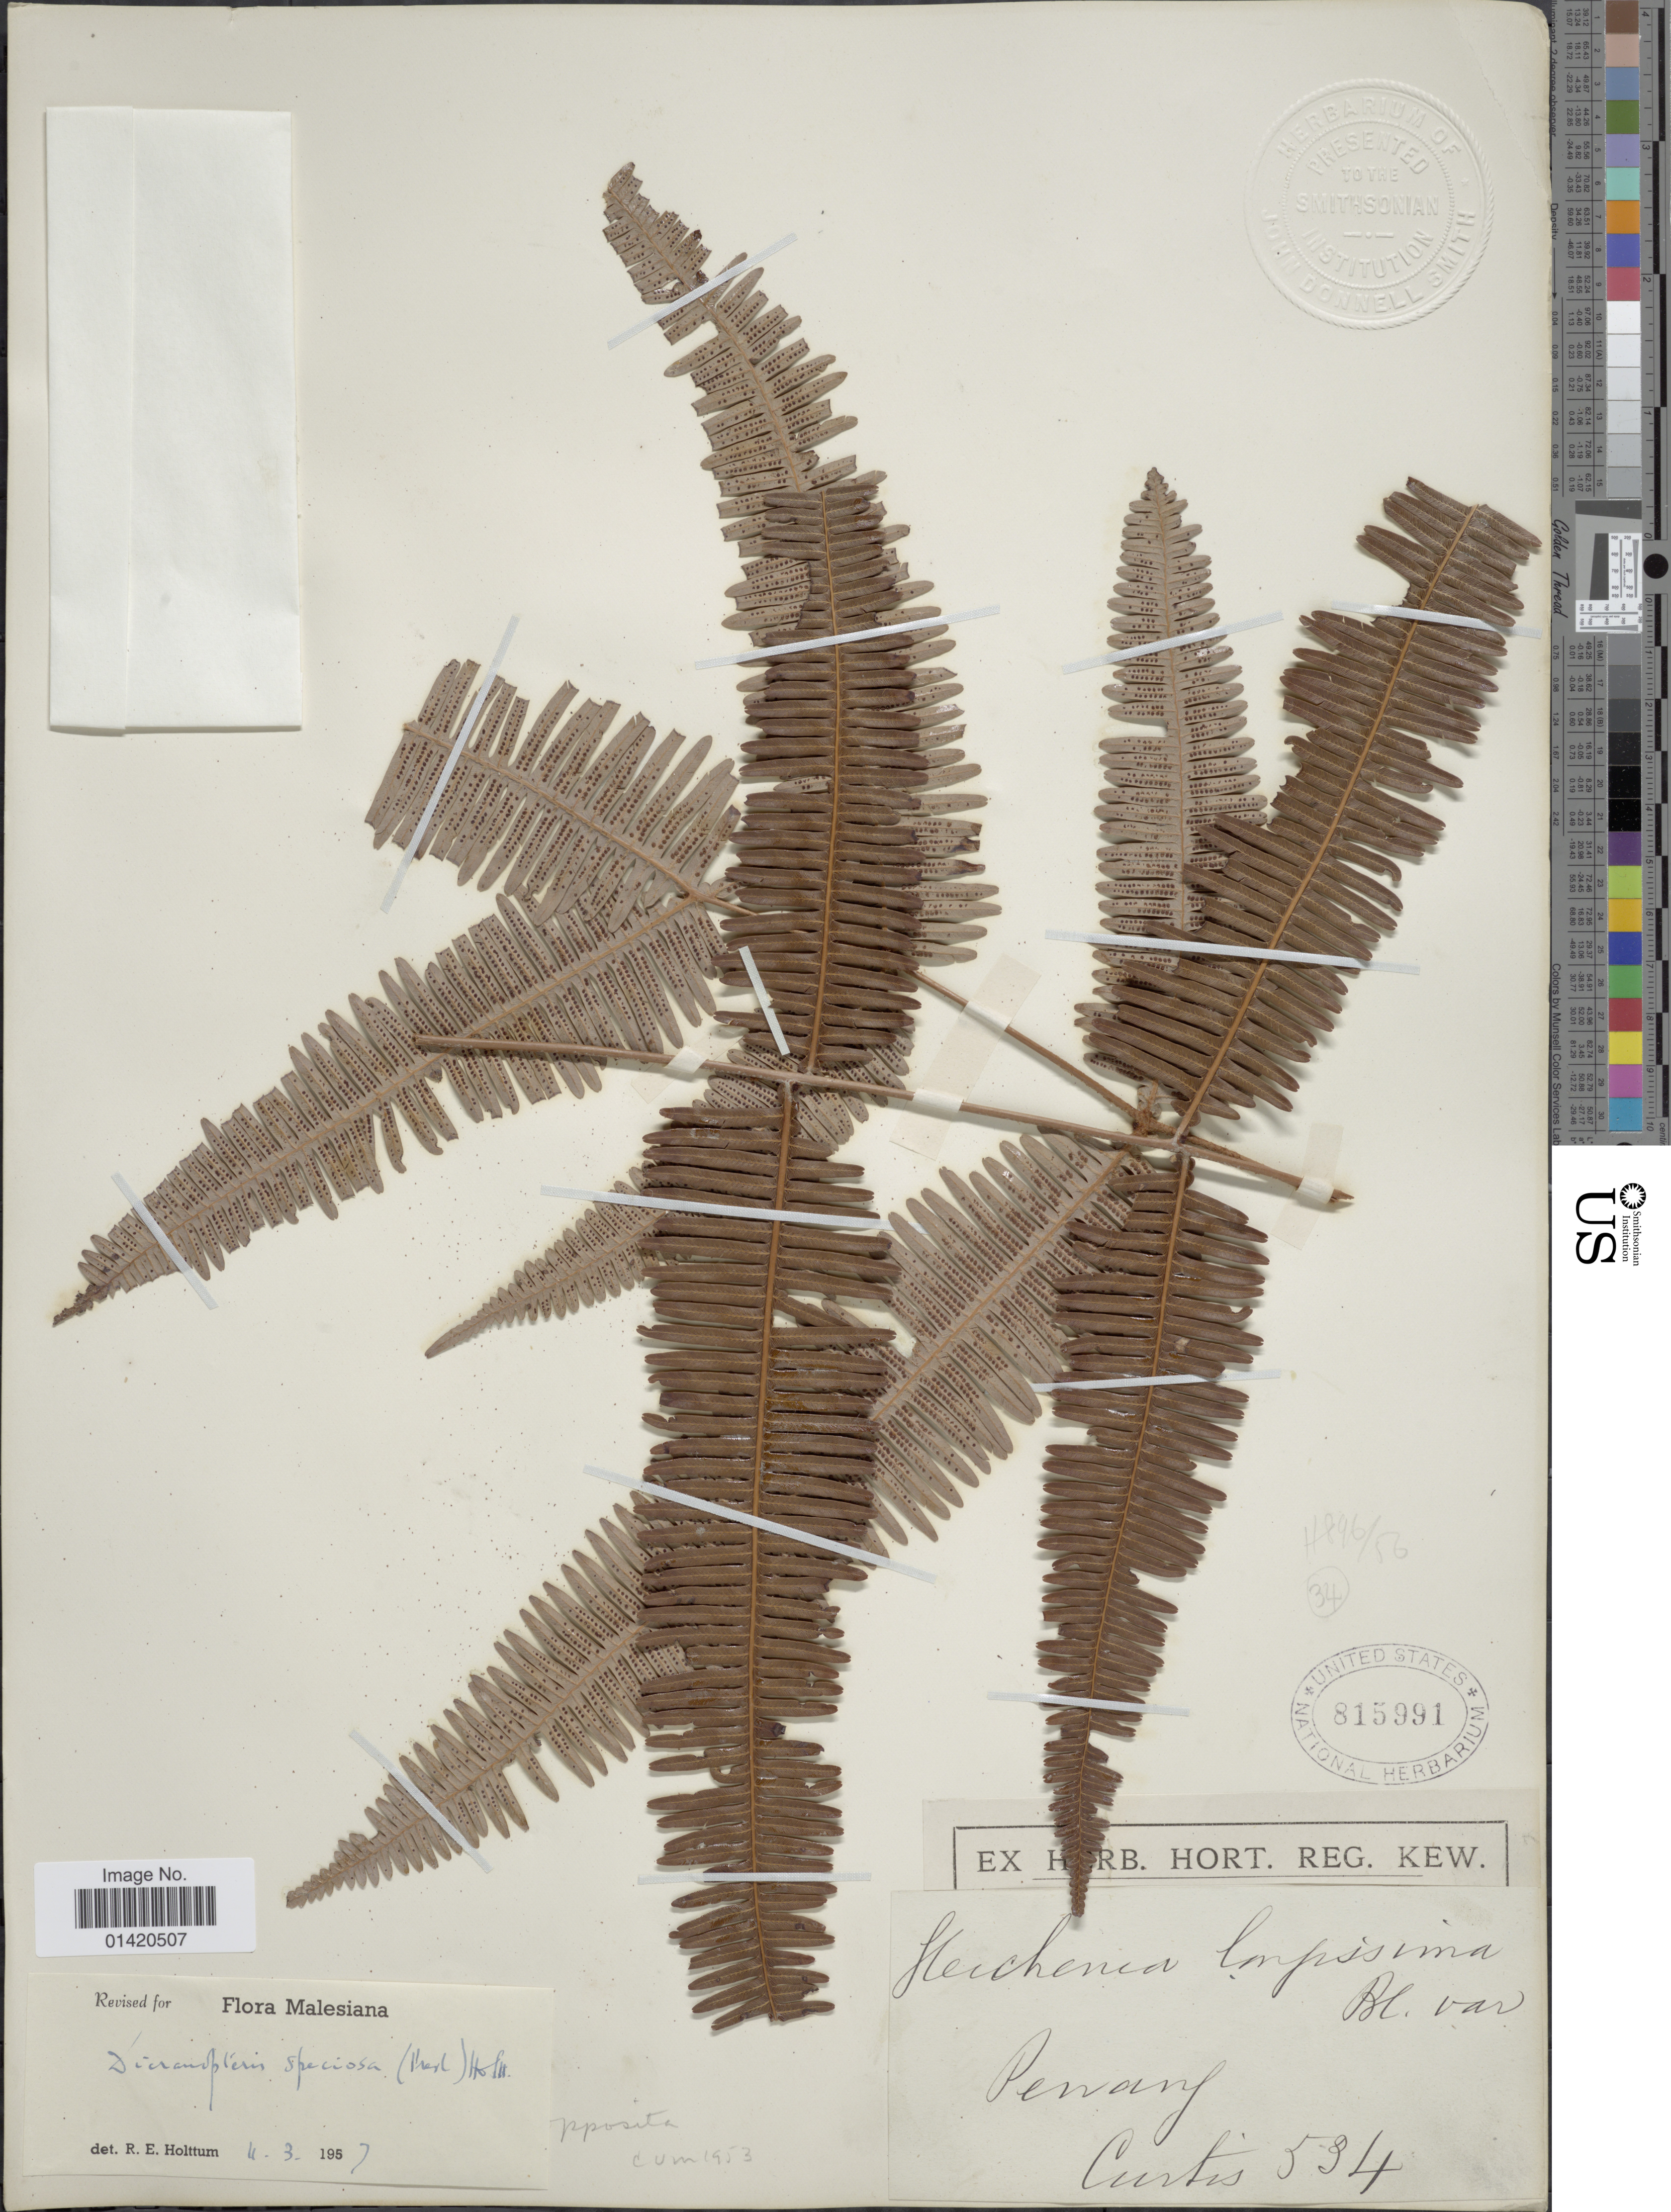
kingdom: Plantae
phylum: Tracheophyta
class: Polypodiopsida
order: Gleicheniales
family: Gleicheniaceae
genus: Dicranopteris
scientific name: Dicranopteris speciosa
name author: (C. Presl) Holttum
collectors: -. Curtis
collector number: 534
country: Malaysia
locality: Penang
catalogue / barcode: US 815991